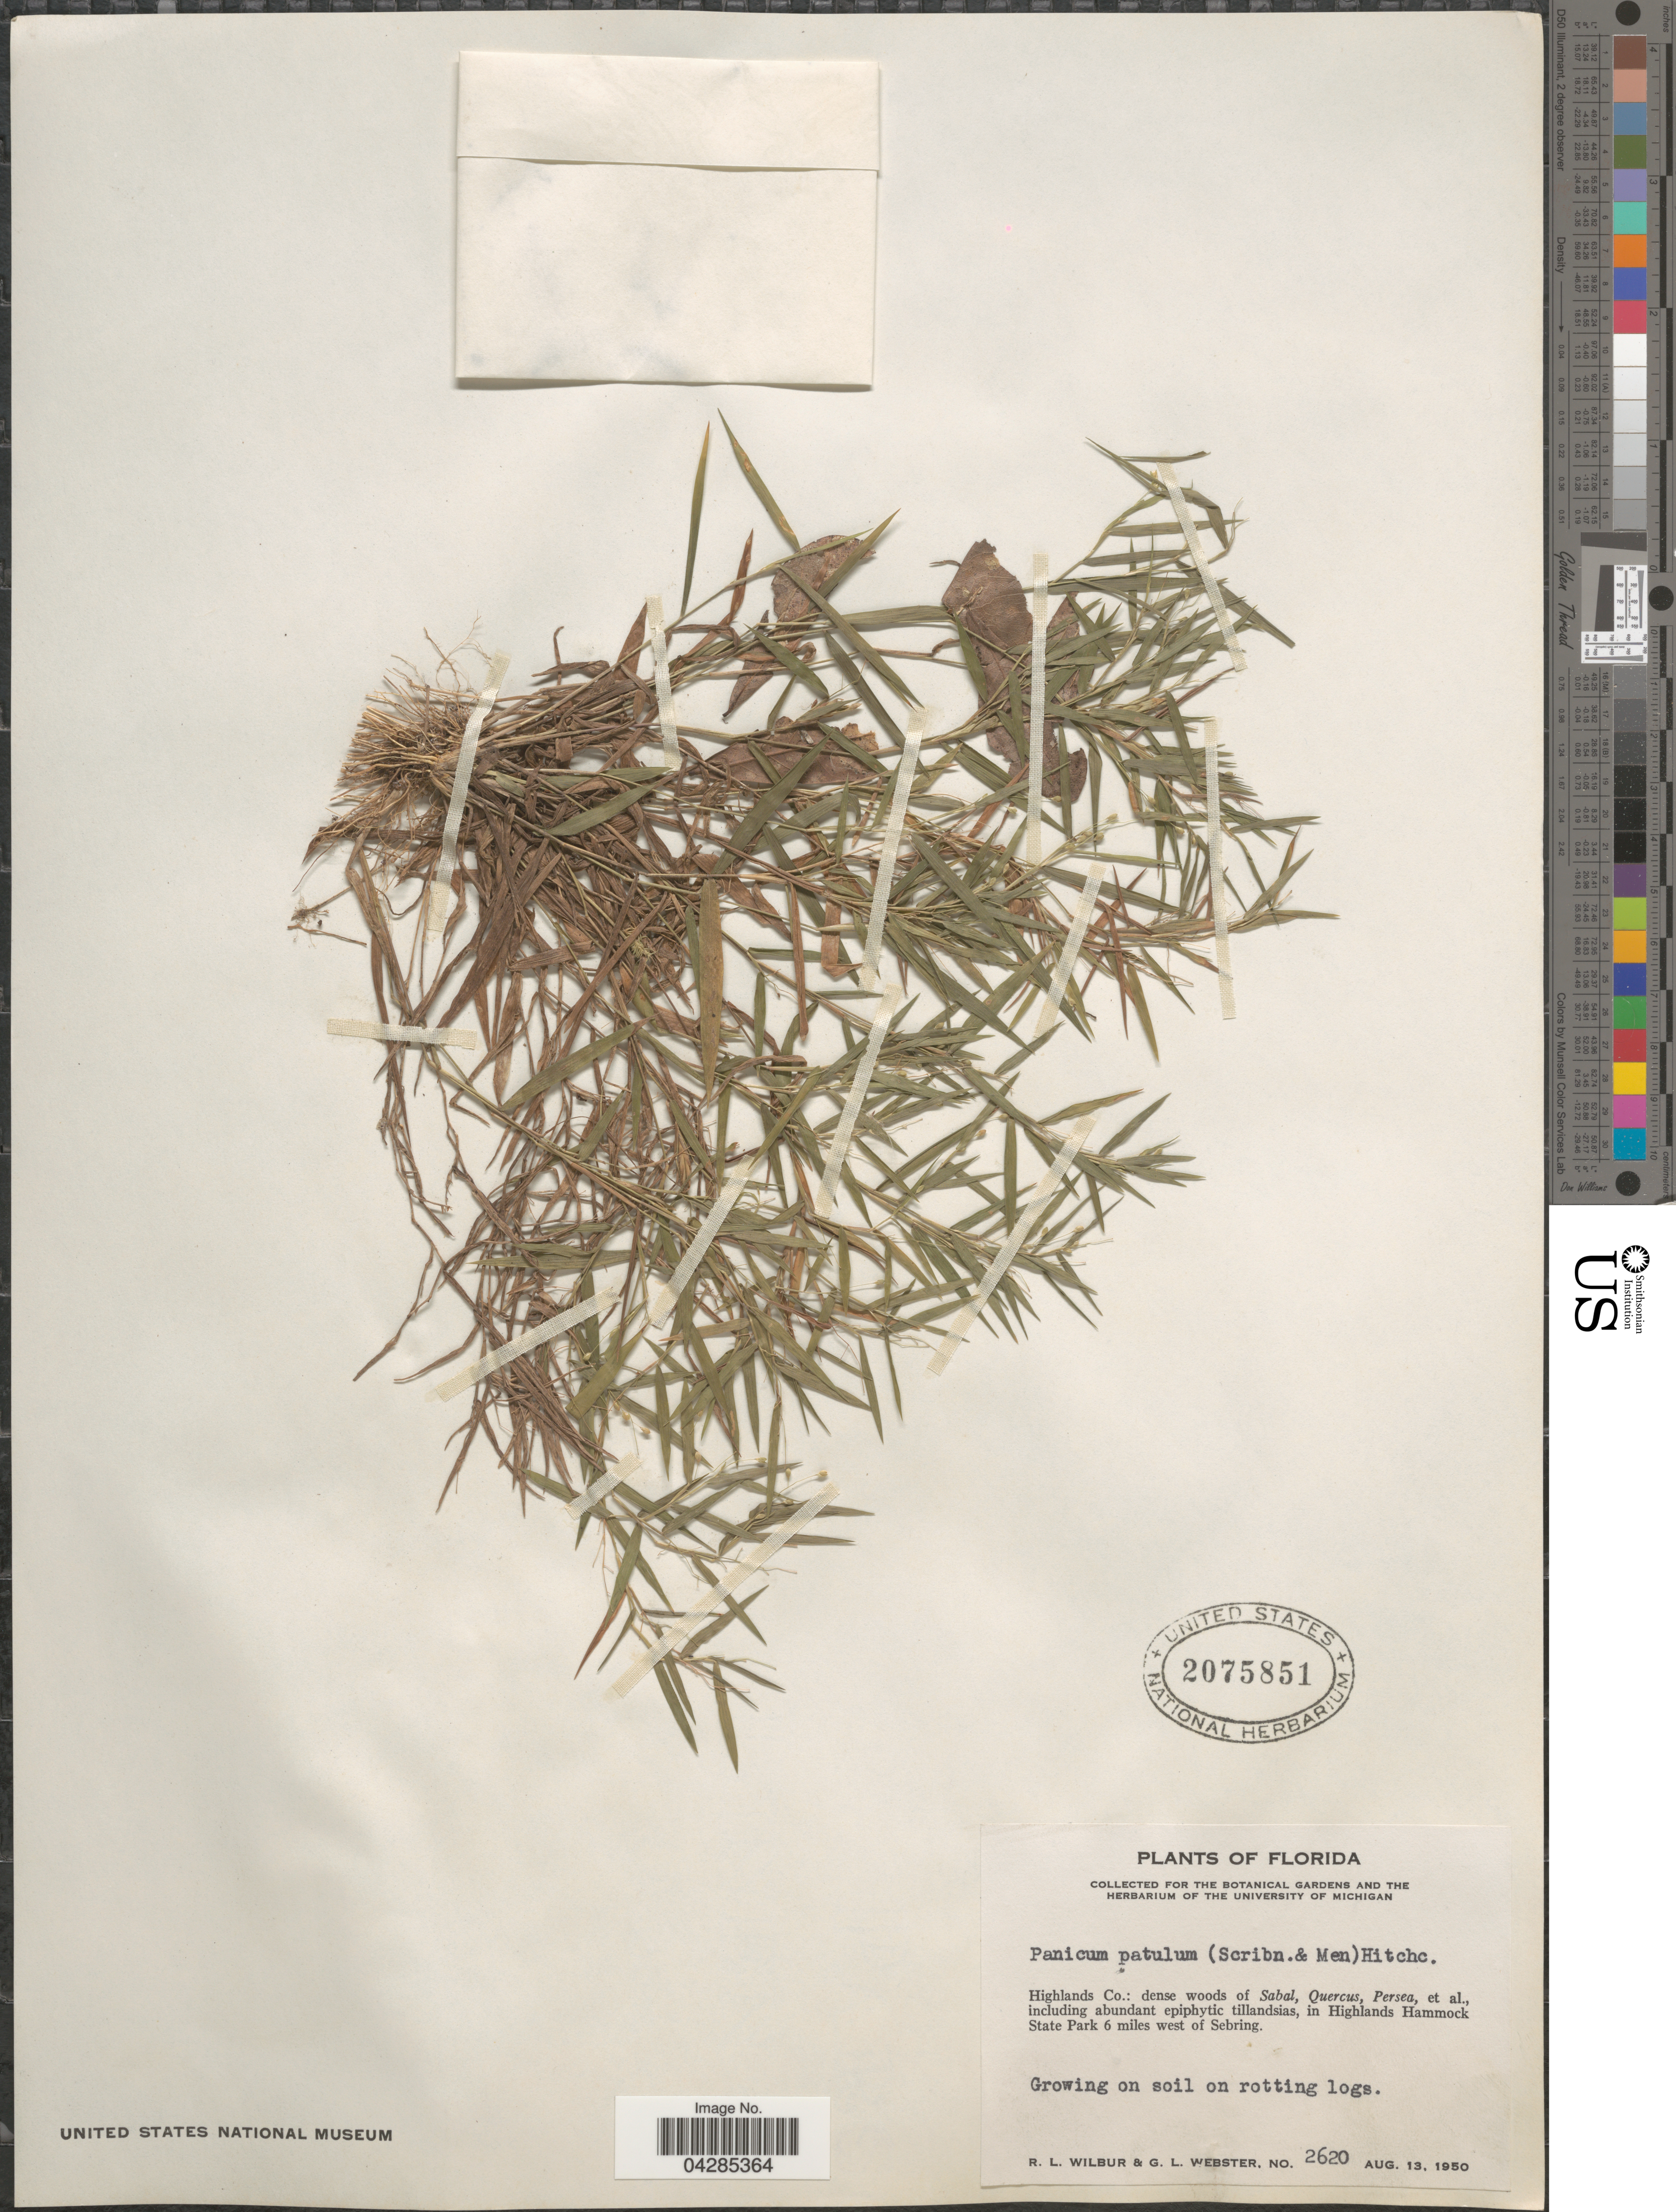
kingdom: Plantae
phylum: Tracheophyta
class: Liliopsida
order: Poales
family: Poaceae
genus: Dichanthelium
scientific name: Dichanthelium portoricense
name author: (Desv. ex Ham.) B.F. Hansen & Wunderlin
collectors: R. L. Wilbur & G. L. Webster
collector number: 2620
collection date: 1950-08-13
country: United States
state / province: Florida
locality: Highlands Co.: in Highlands Hammock State Park 6 miles west of Sebring.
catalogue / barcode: US 2075851